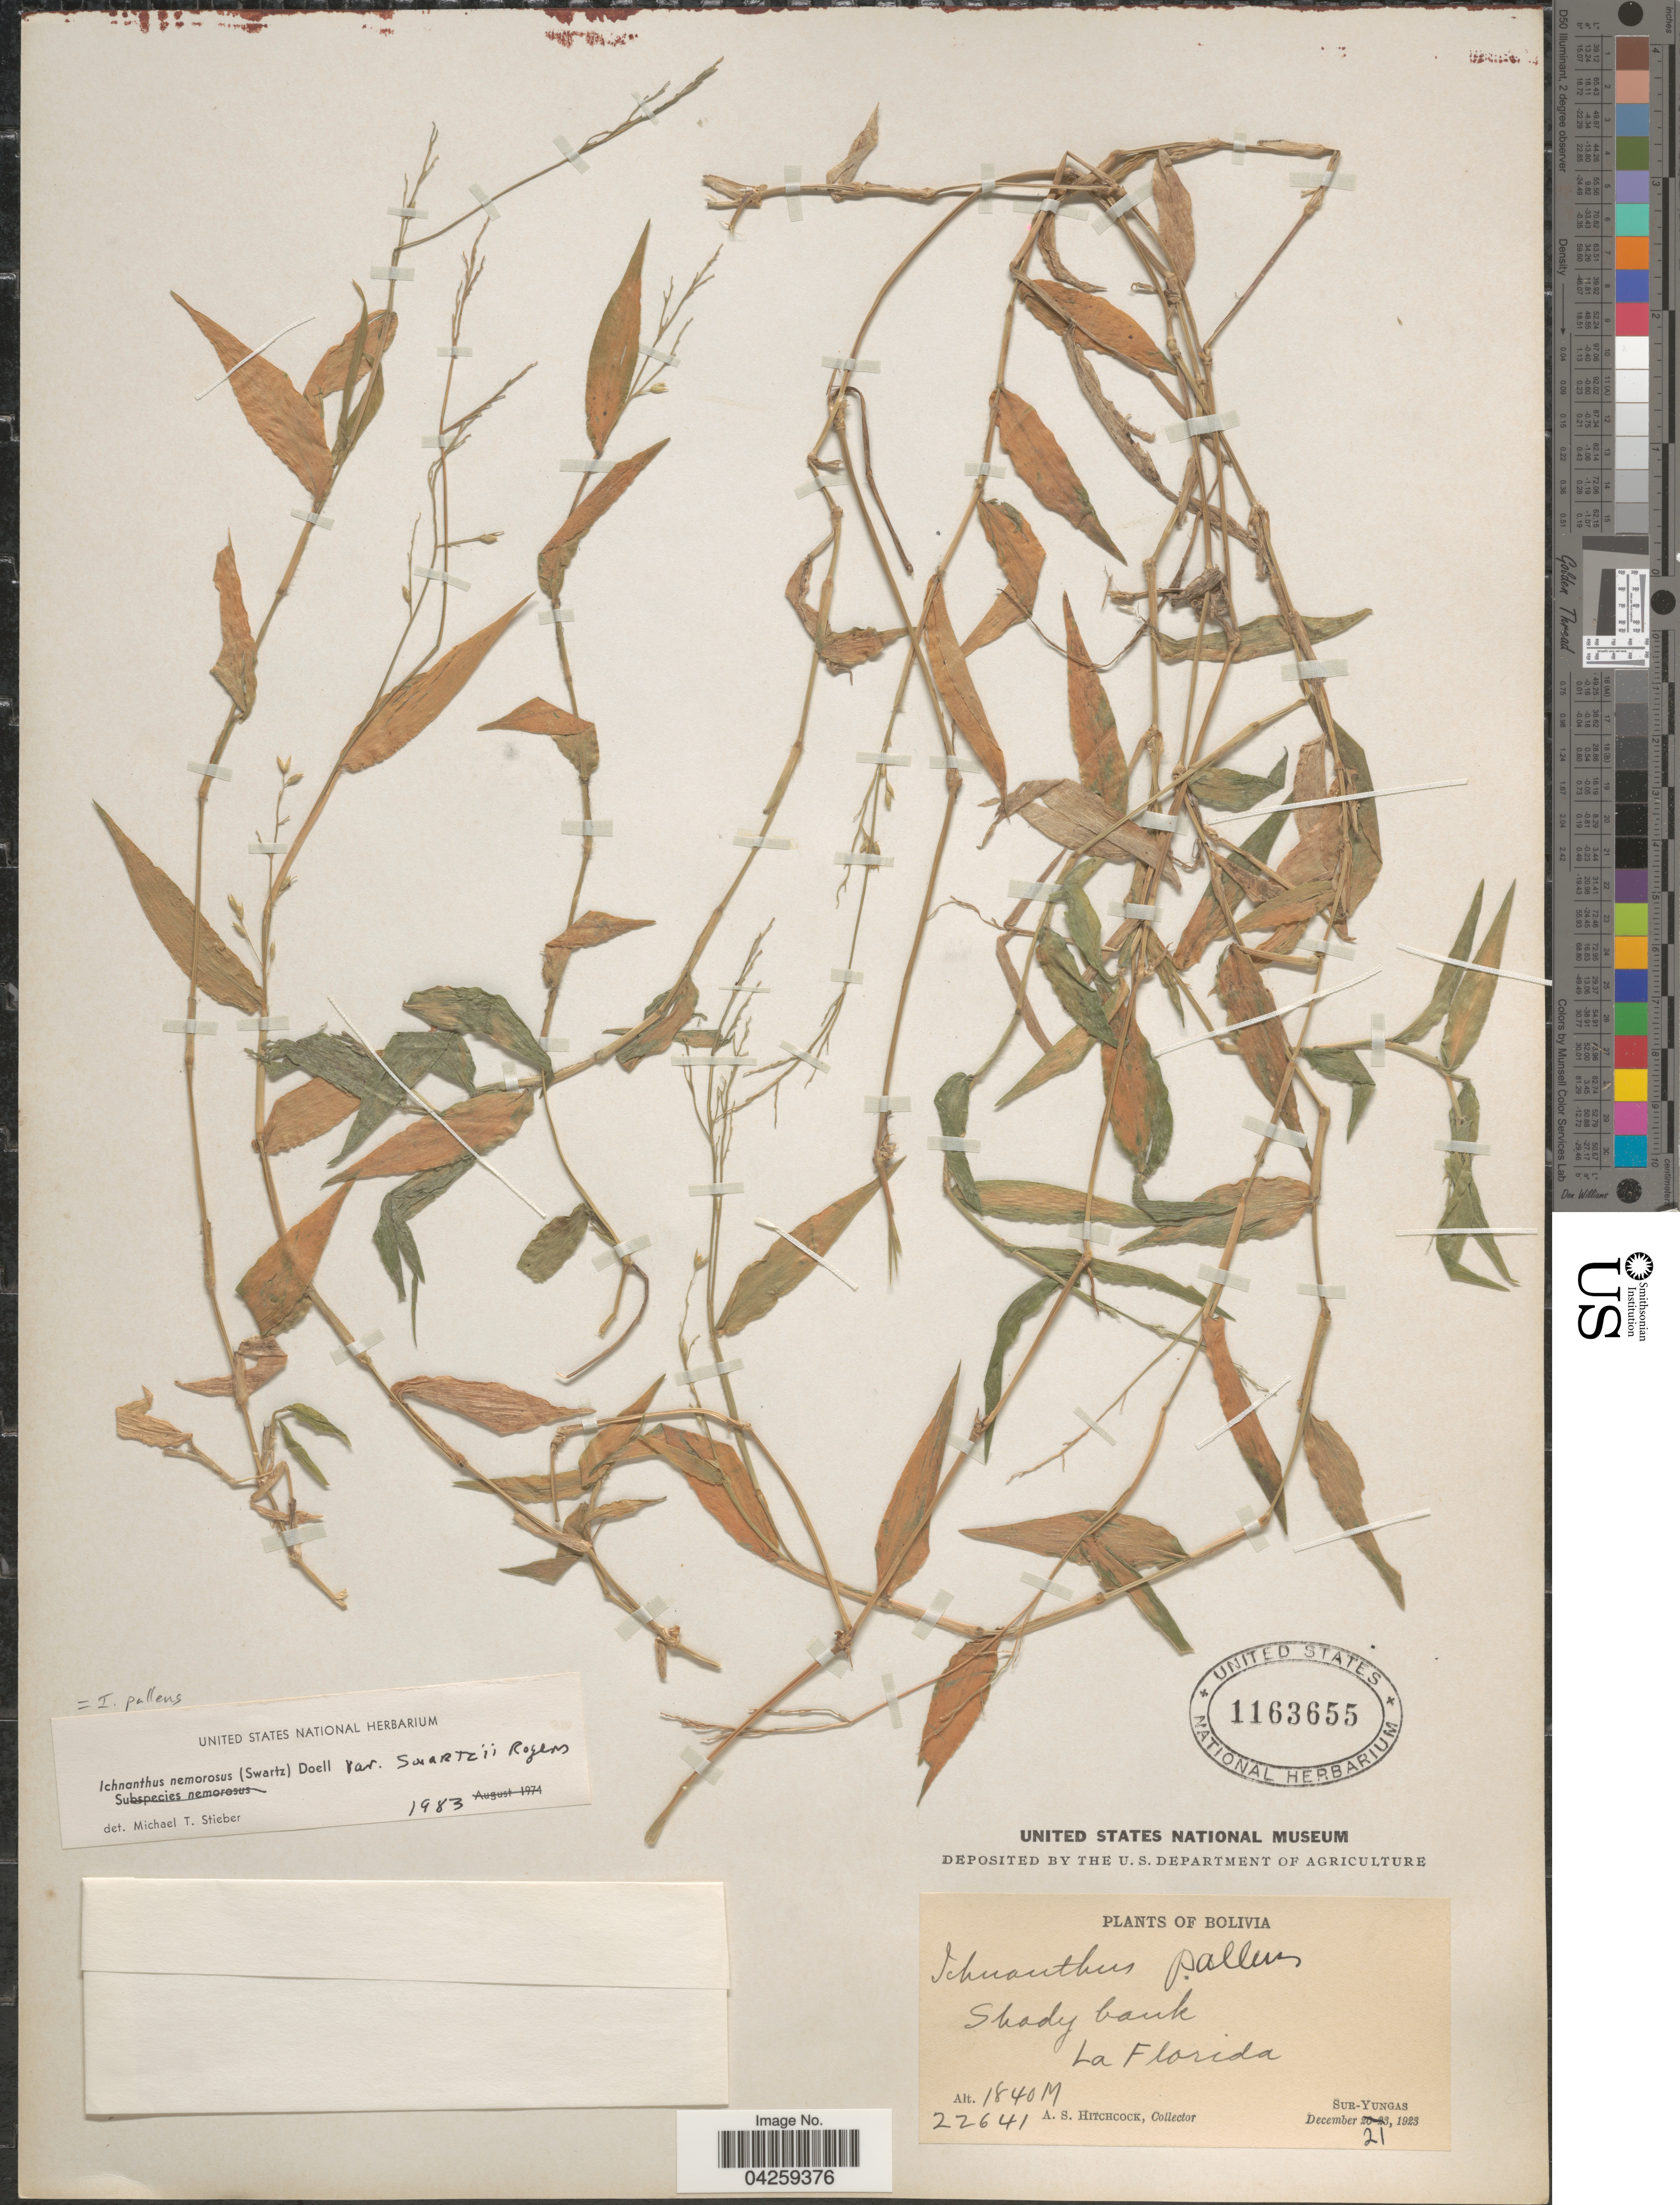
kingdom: Plantae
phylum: Tracheophyta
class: Liliopsida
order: Poales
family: Poaceae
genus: Ichnanthus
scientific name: Ichnanthus pallens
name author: (Sw.) Munro ex Benth.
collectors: A. S. Hitchcock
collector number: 22641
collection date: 1923-12-21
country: Bolivia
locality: Shady bank. La Florida. Sur-Yungas.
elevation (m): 1840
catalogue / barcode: US 1163655